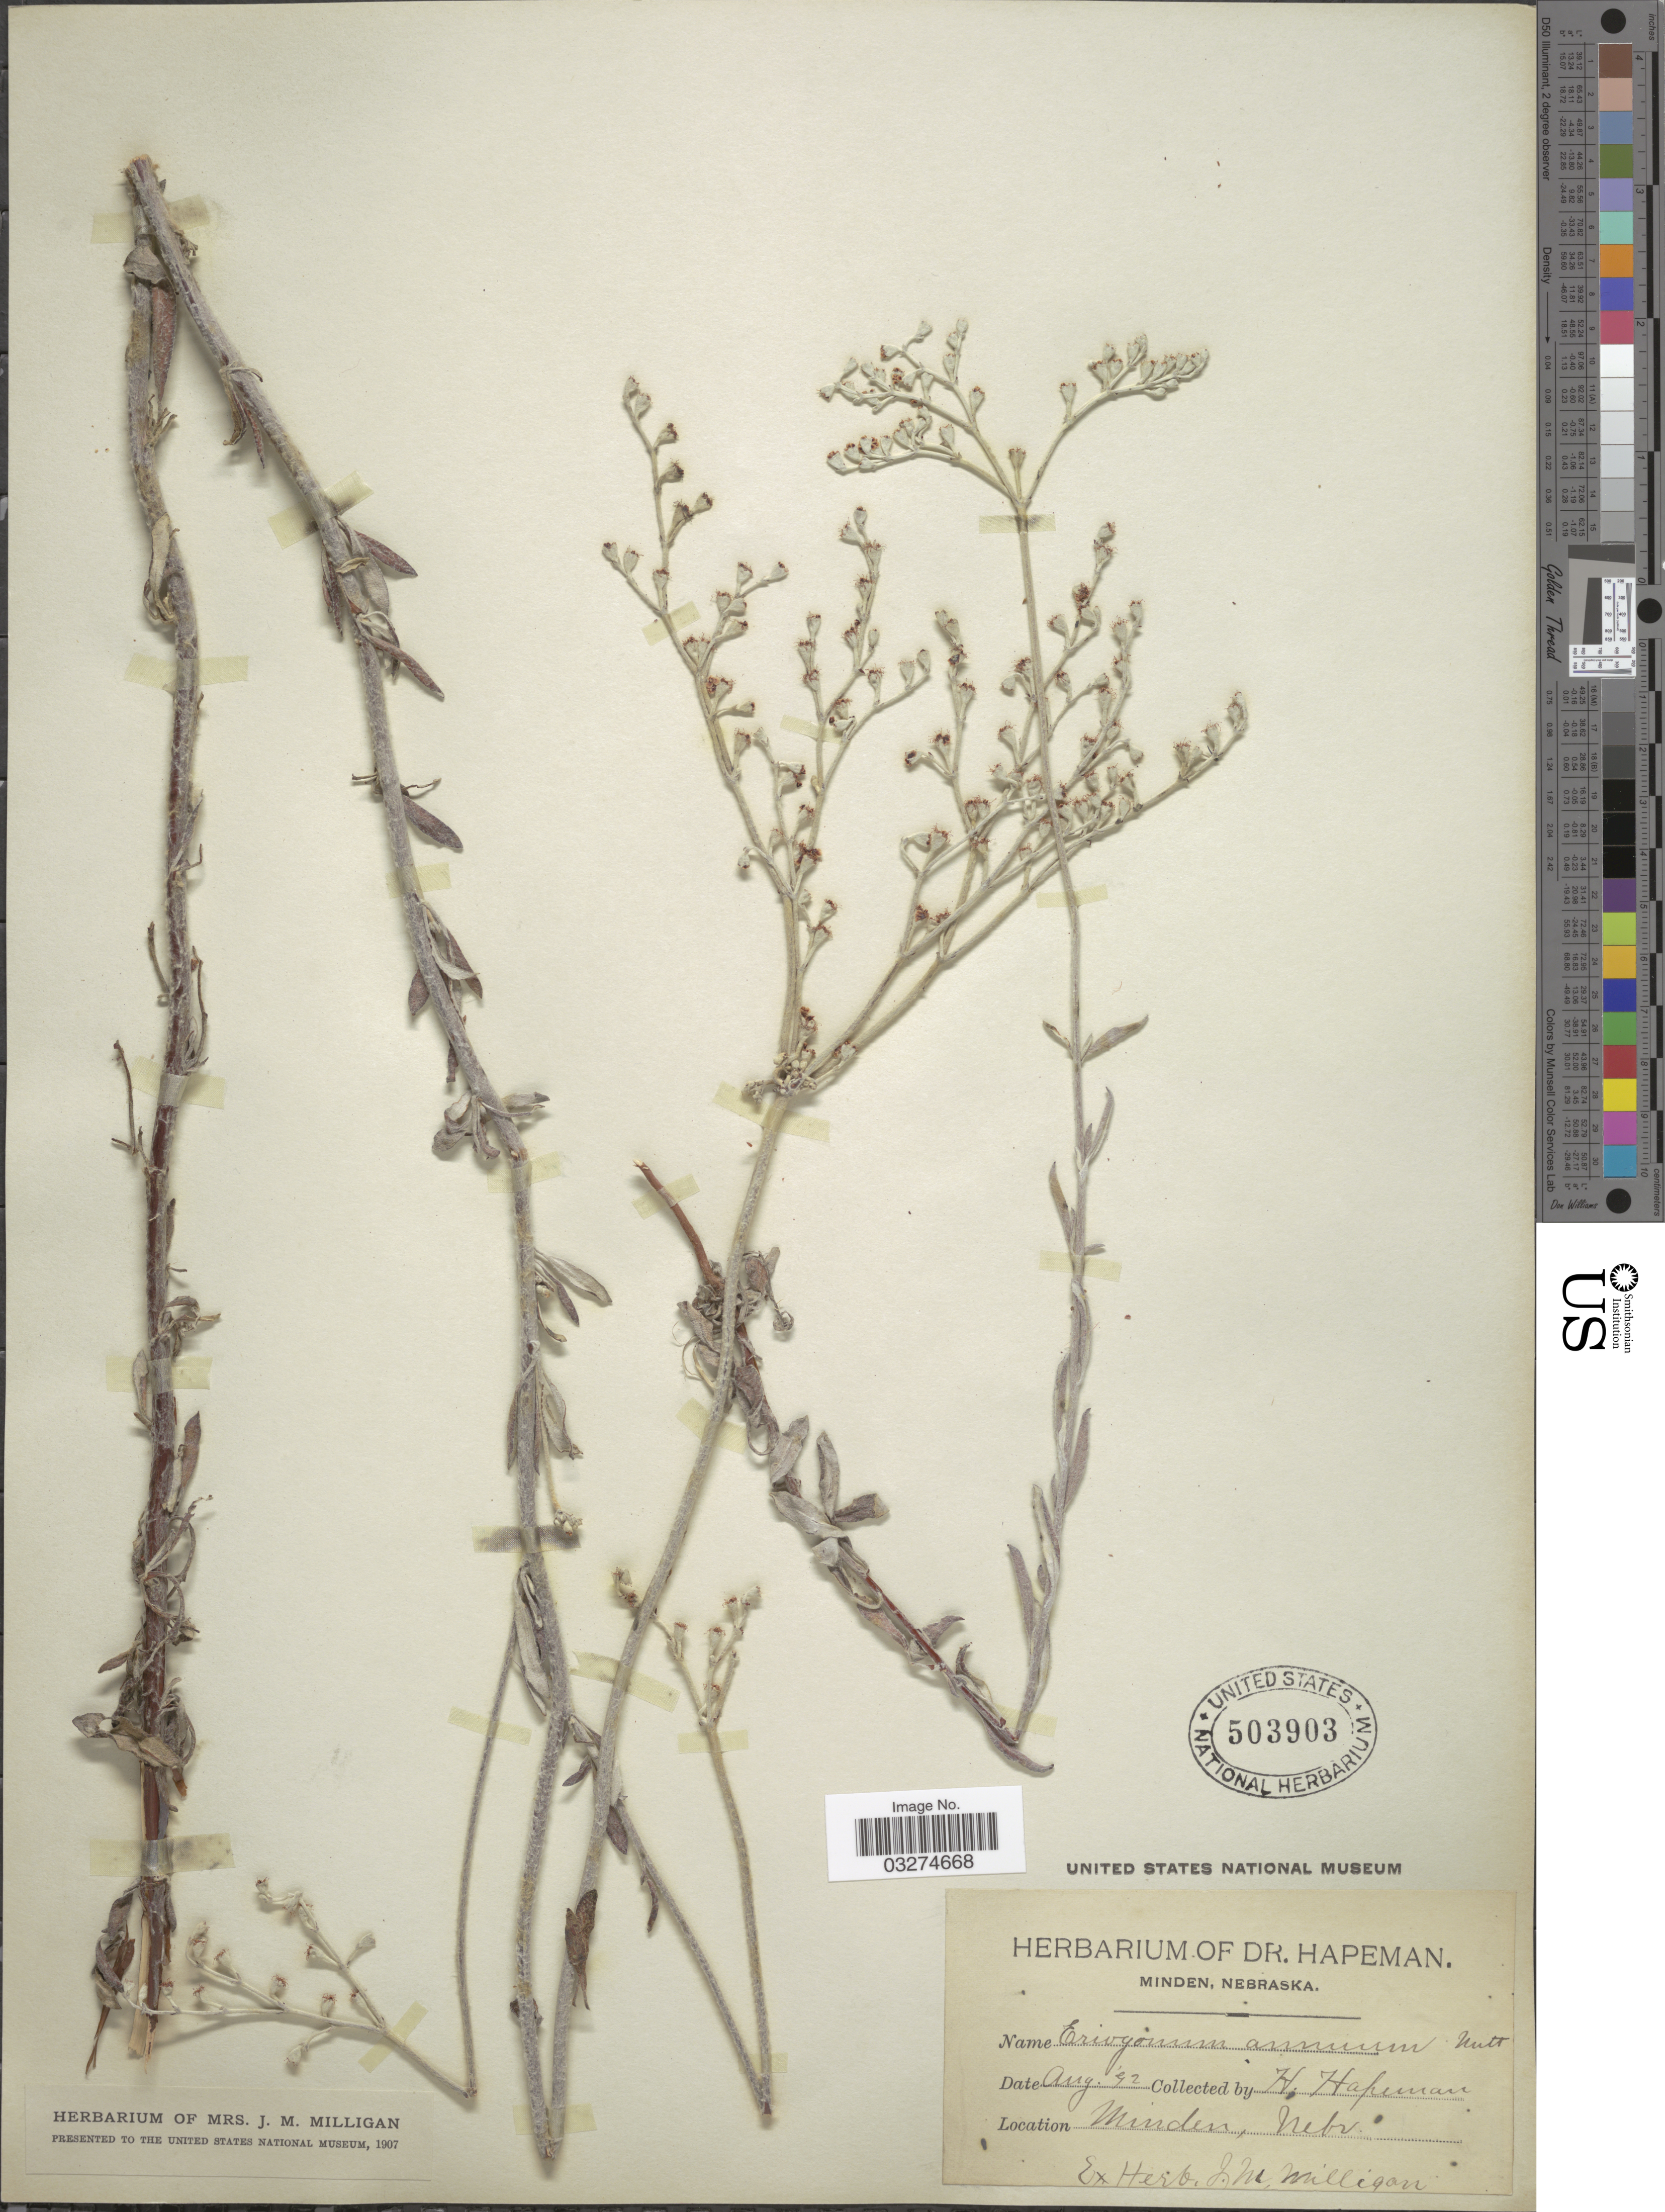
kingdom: Plantae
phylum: Tracheophyta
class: Magnoliopsida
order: Caryophyllales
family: Polygonaceae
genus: Eriogonum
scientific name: Eriogonum annuum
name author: Nutt.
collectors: H. Hapeman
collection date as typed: Transcribed d/m/y: /8/92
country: United States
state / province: Nebraska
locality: Minden.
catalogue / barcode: US 503903